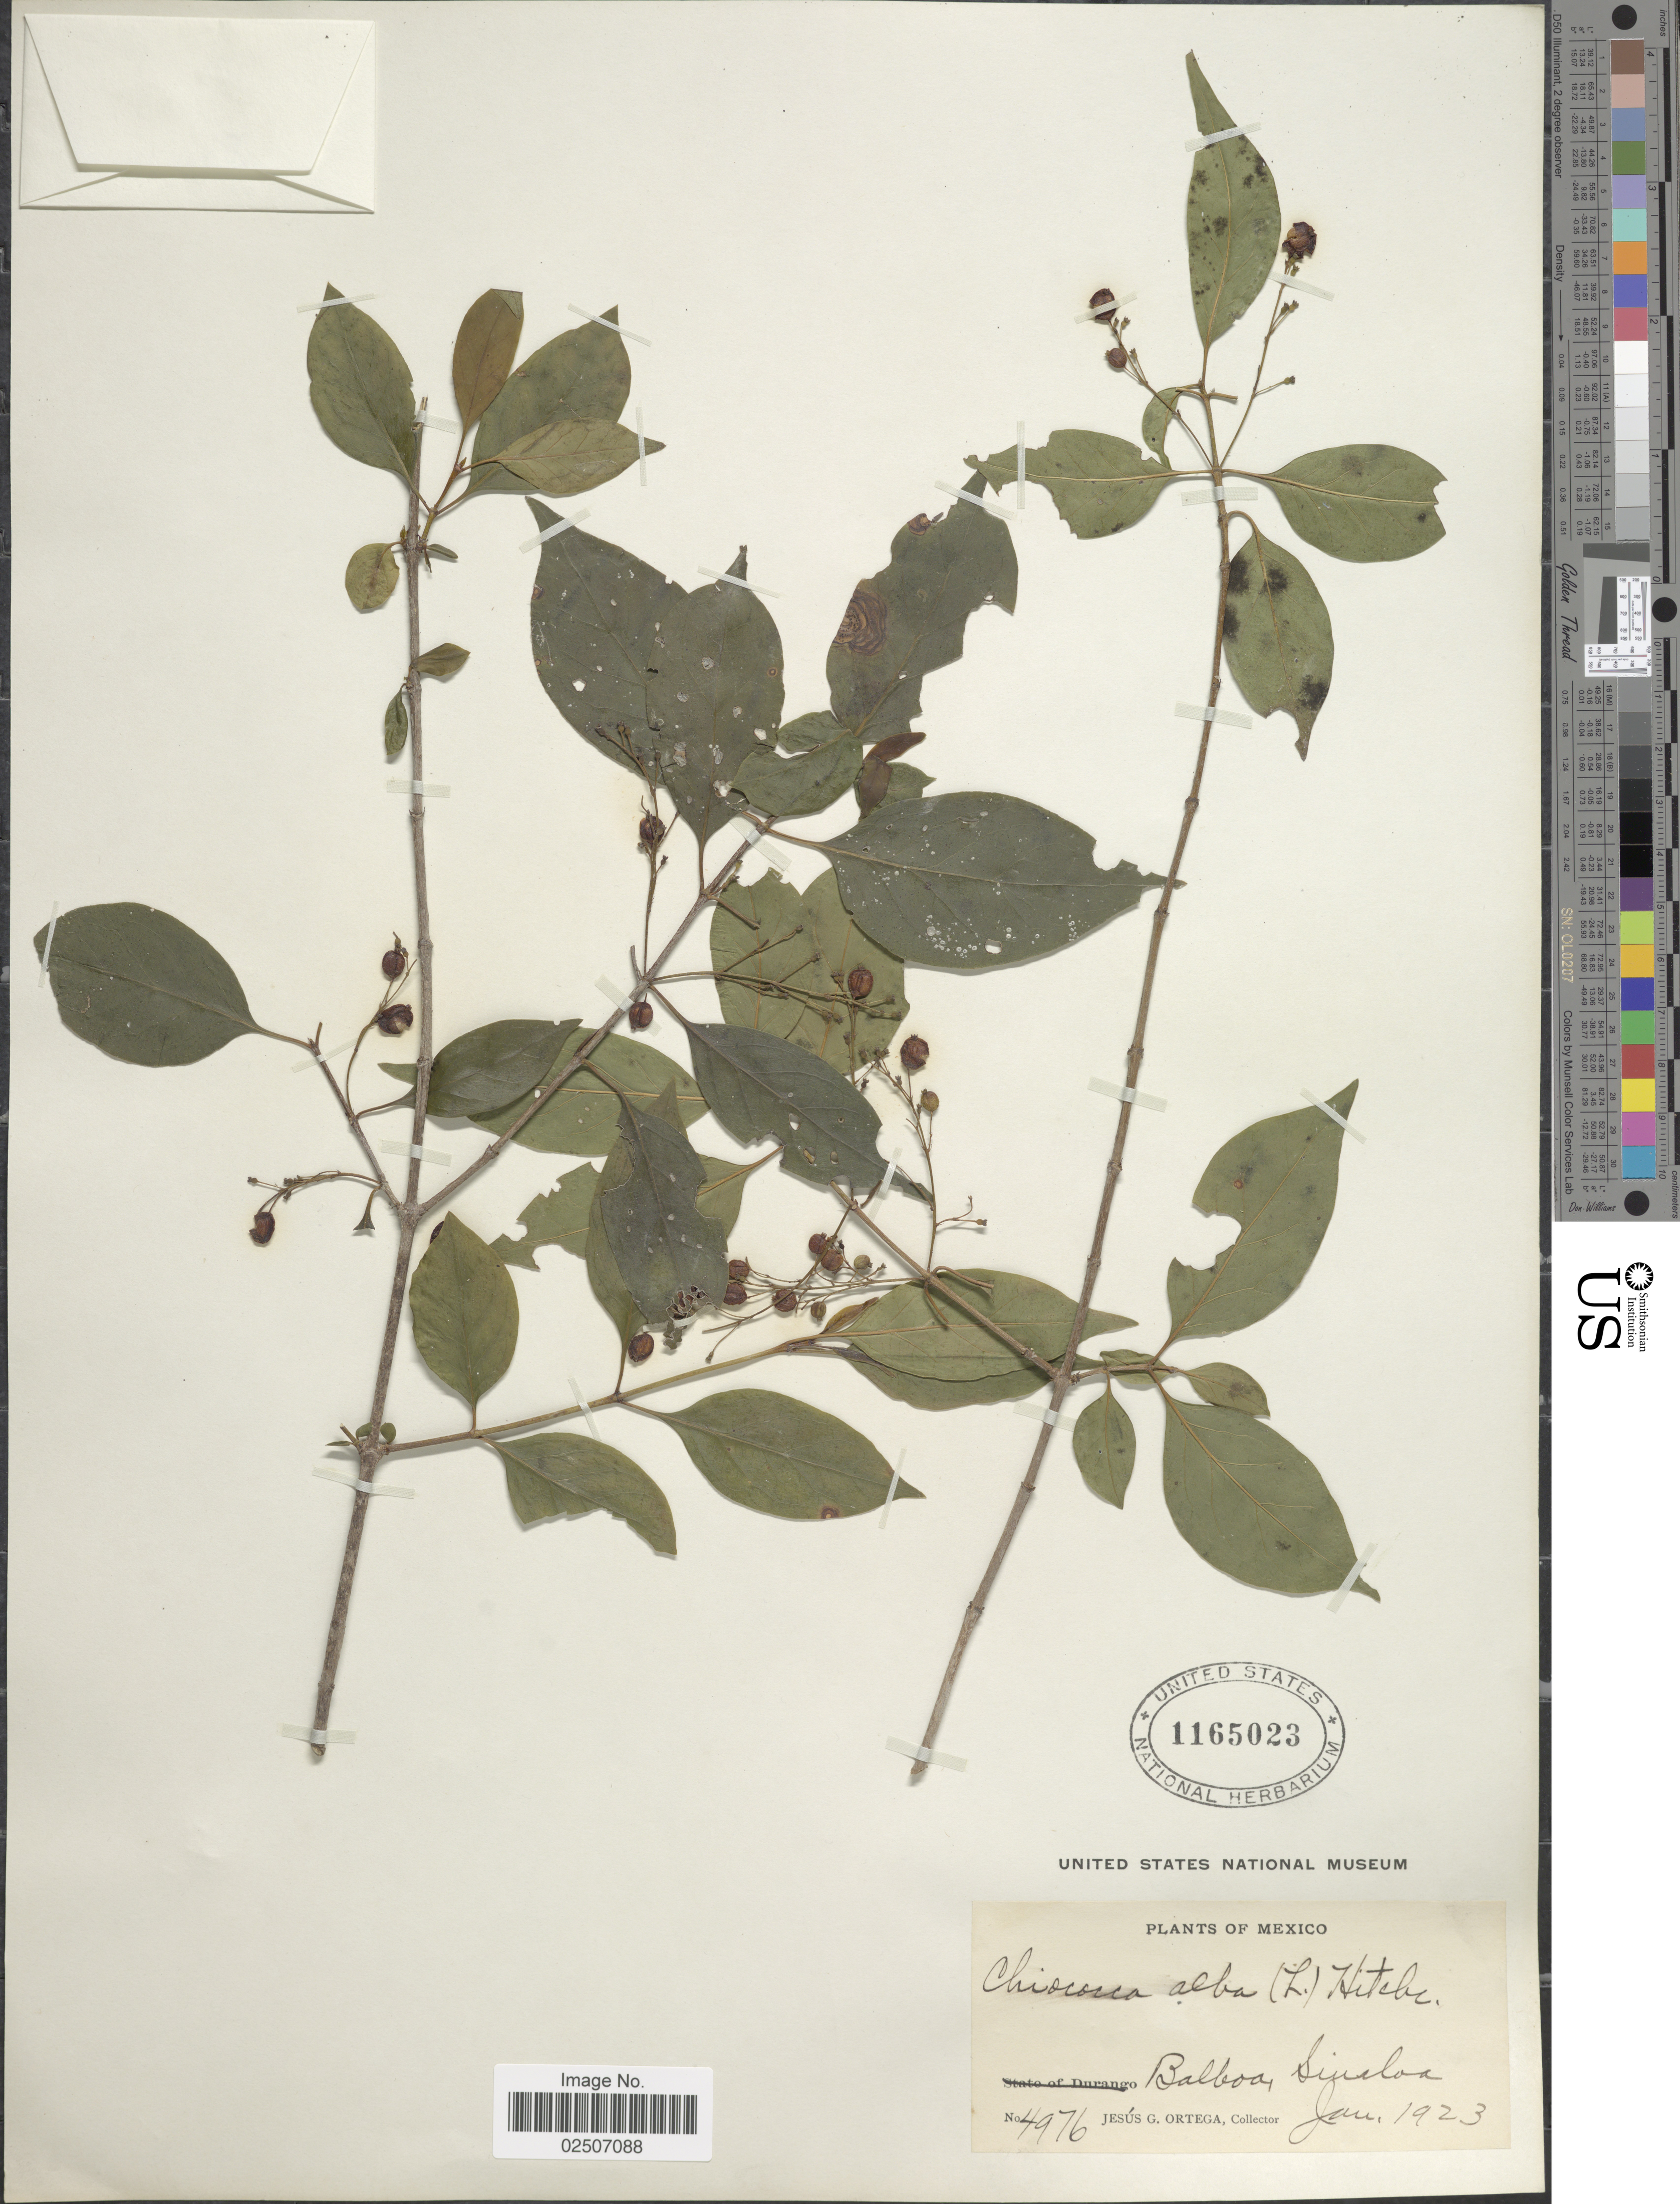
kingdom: Plantae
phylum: Tracheophyta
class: Magnoliopsida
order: Gentianales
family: Rubiaceae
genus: Chiococca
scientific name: Chiococca alba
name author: (L.) Hitchc.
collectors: J. Ortega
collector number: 4976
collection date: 1923-01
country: Mexico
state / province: Sinaloa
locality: Balboa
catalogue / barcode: US 1165023